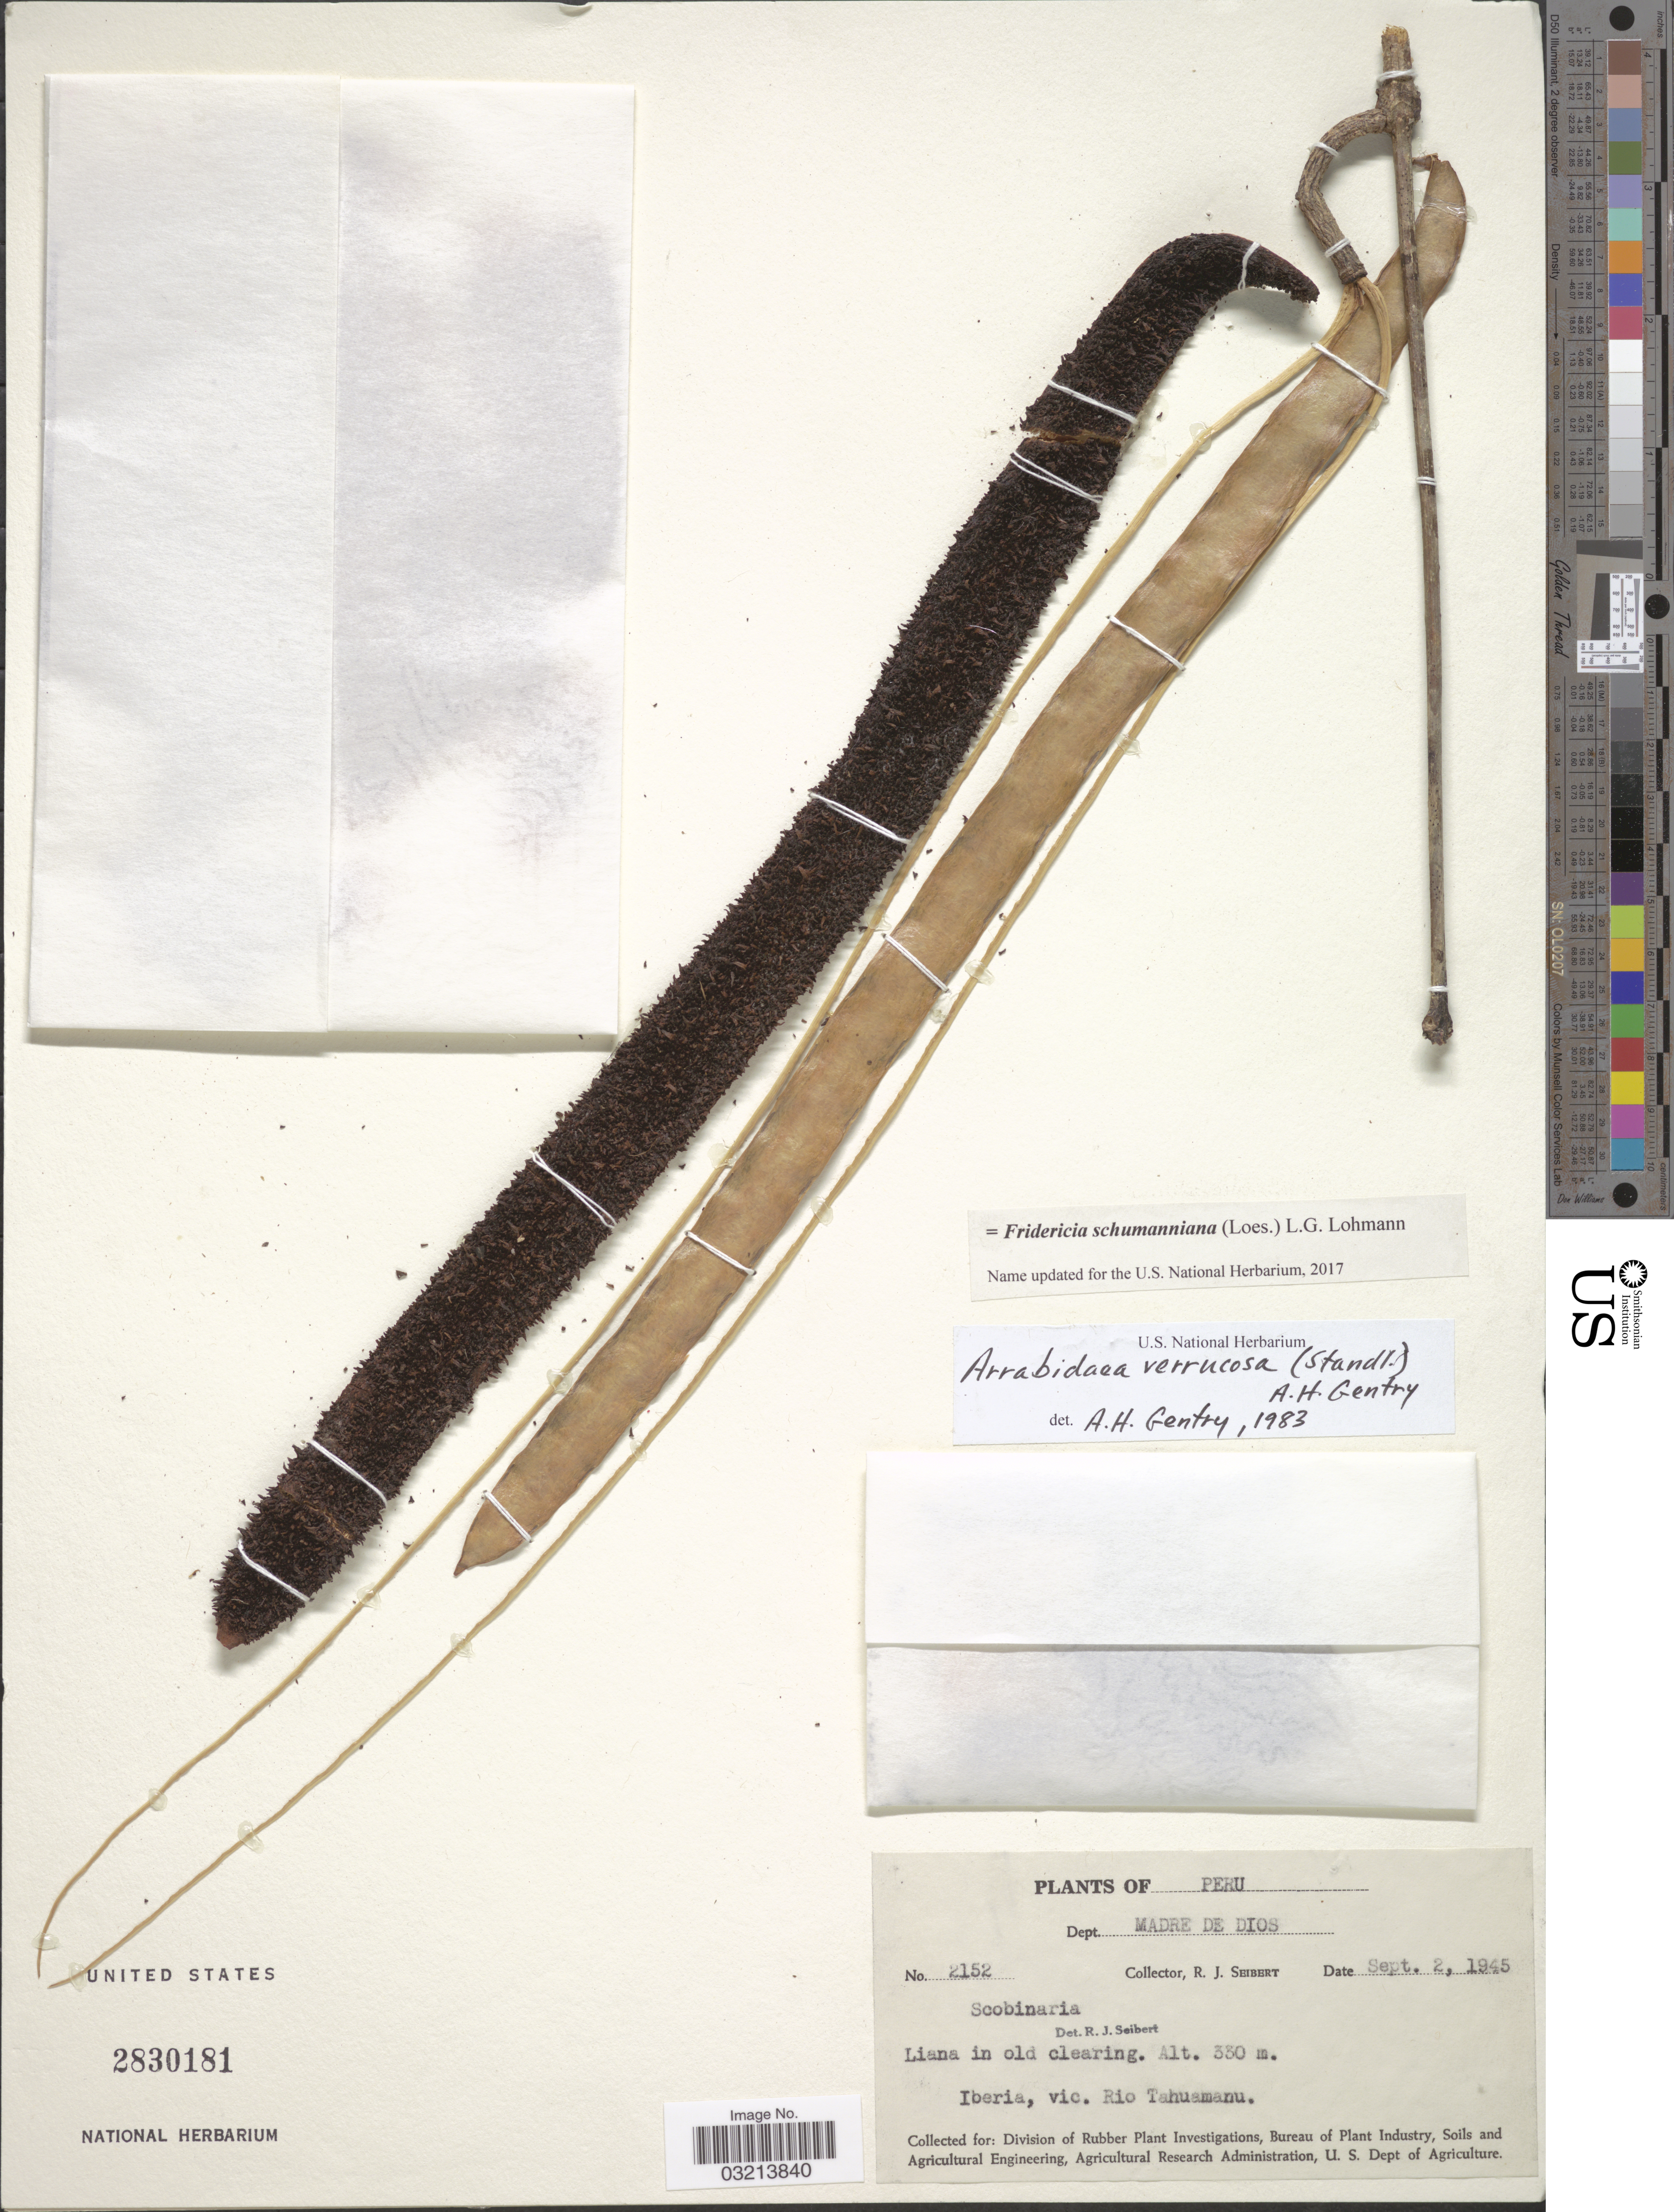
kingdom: Plantae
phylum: Tracheophyta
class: Magnoliopsida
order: Lamiales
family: Bignoniaceae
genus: Fridericia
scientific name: Fridericia schumanniana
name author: (Loes.) L.G. Lohmann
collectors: R. J. Seibert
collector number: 2152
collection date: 1945-09-02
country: Peru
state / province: Madre de Dios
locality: Dept. Madre de Dios. Iberia, vic. Rio Tahuamanu.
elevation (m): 330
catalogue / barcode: US 2830181